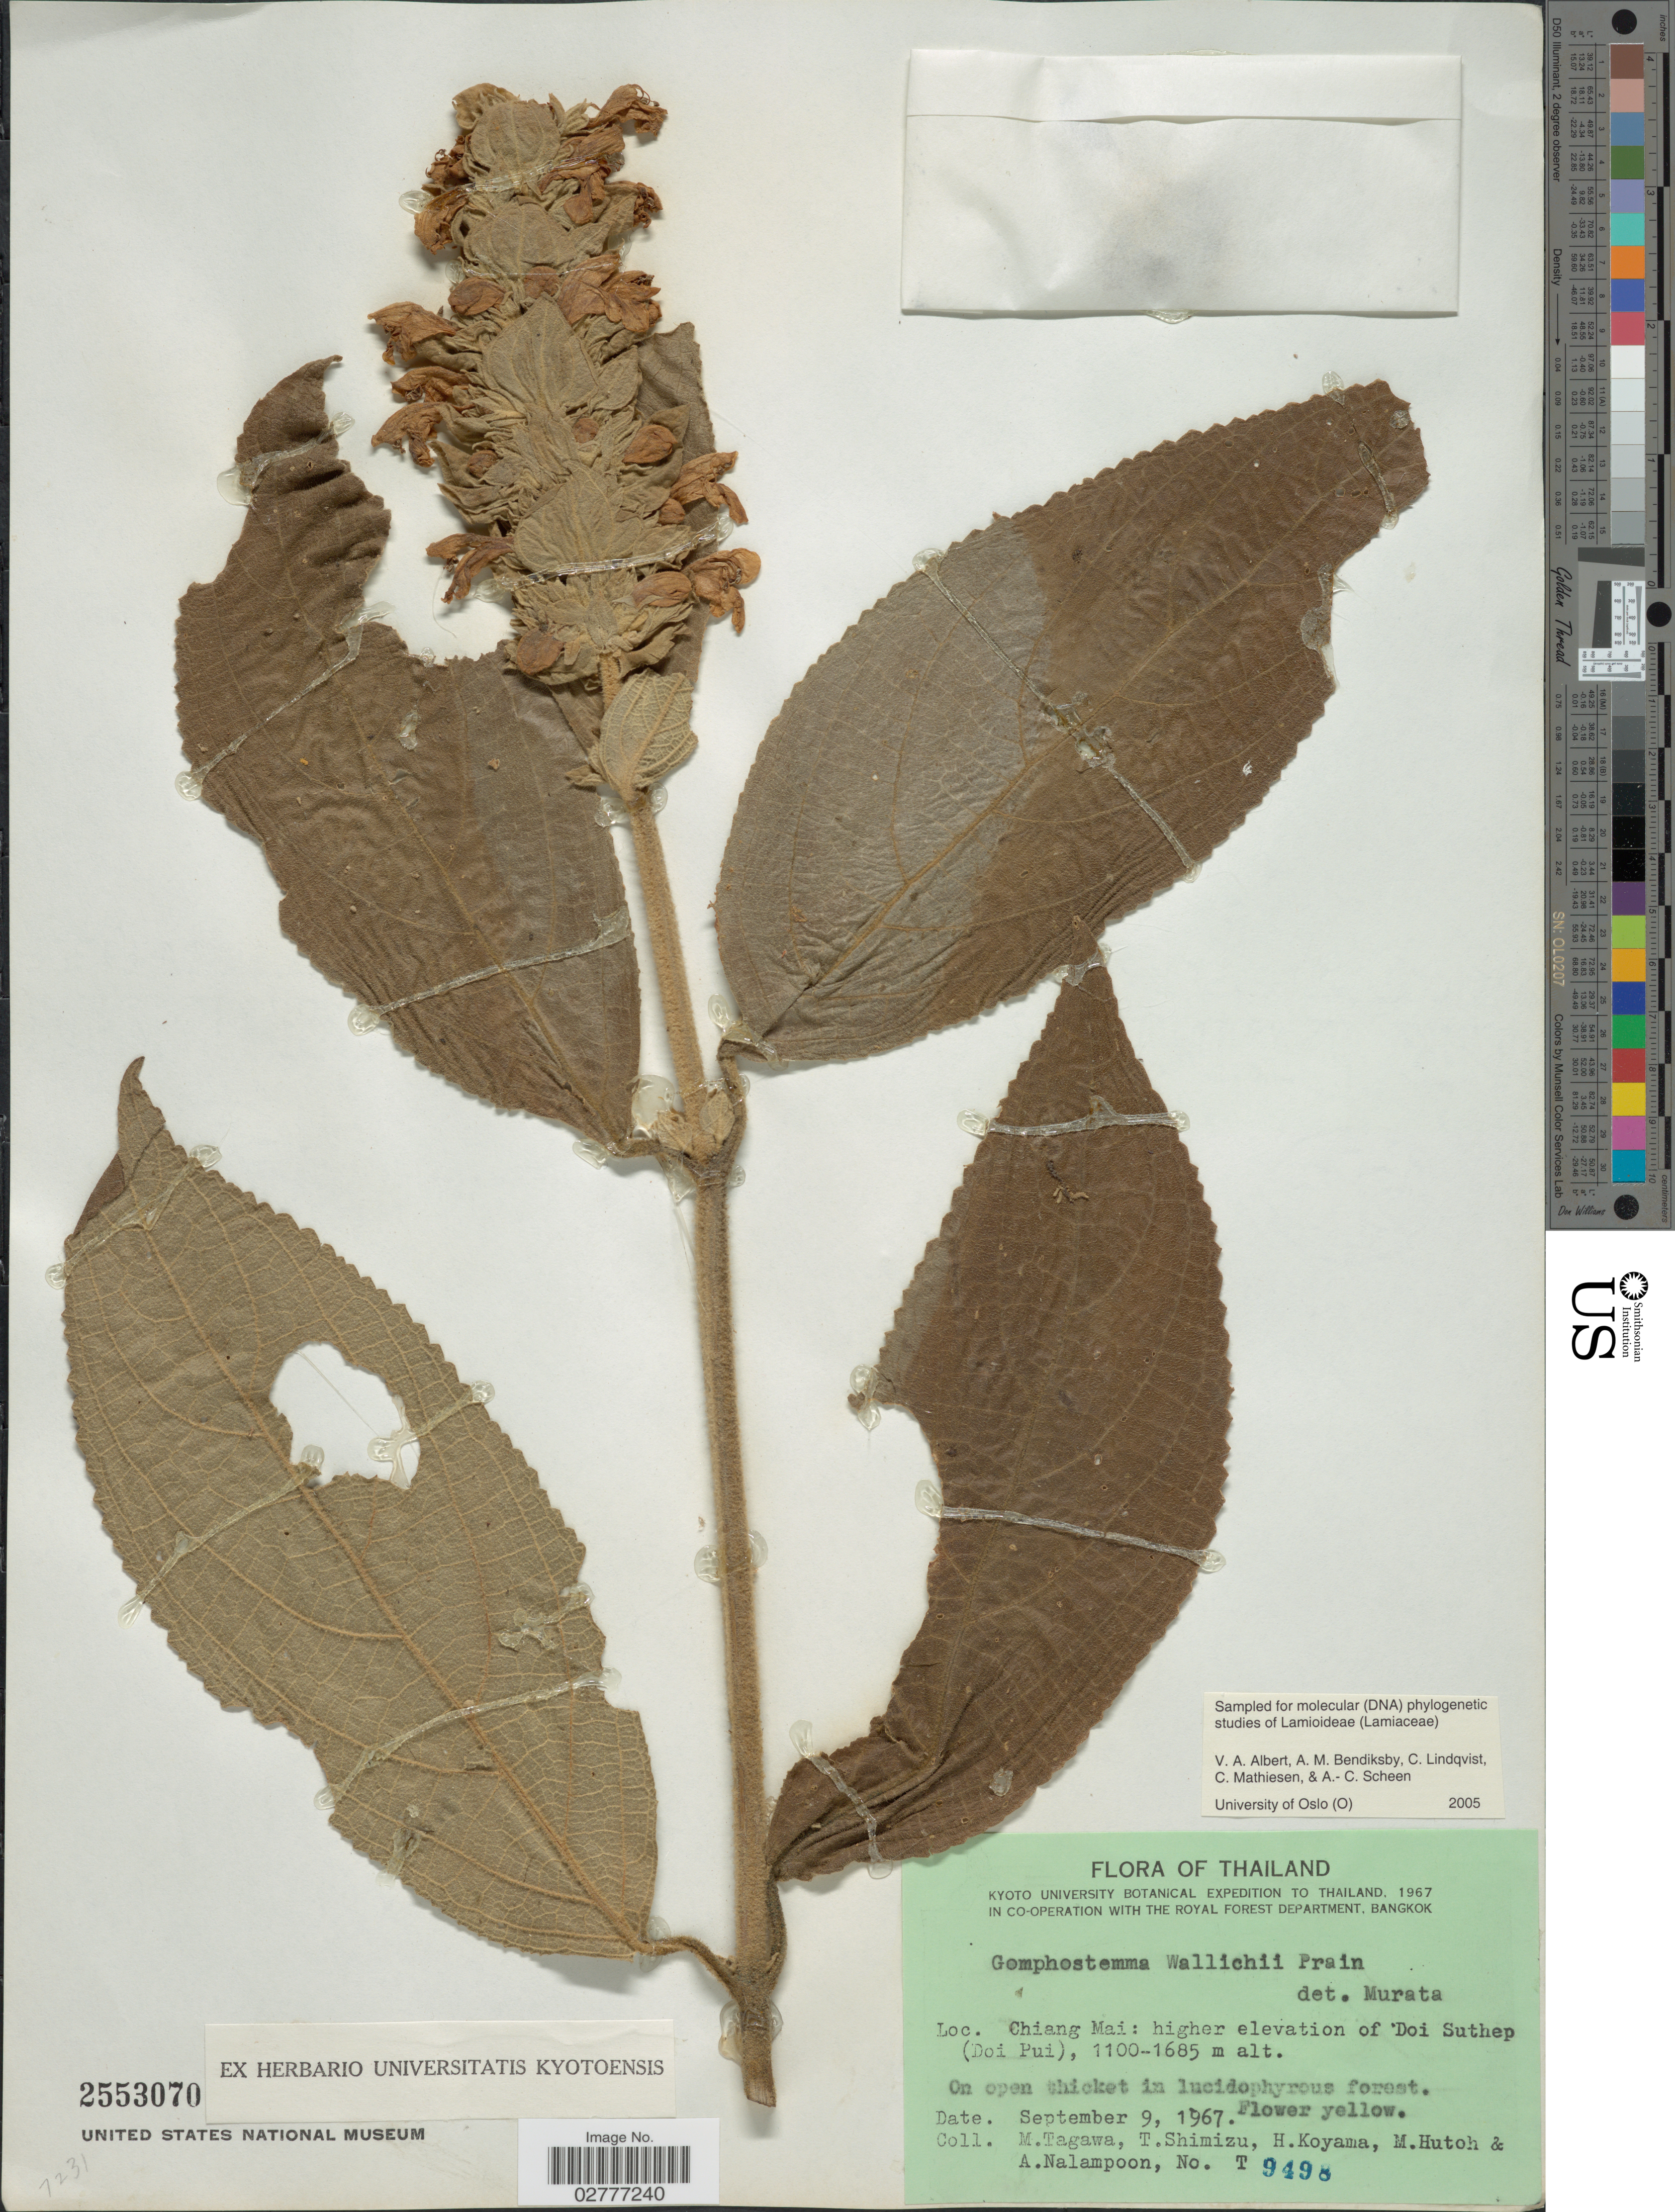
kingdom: Plantae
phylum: Tracheophyta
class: Magnoliopsida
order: Lamiales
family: Lamiaceae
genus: Gomphostemma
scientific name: Gomphostemma wallichii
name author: Prain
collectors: M. Tagawa, T. Shimizu, H. Koyama, M. Hutch & A. Nalampoon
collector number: T9498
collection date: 1967-09-09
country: Thailand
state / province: Chiang Mai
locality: Chiang Mai: higher elevation of 'Doi Suthep (Doi Pui).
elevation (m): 1100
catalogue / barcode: US 2553070